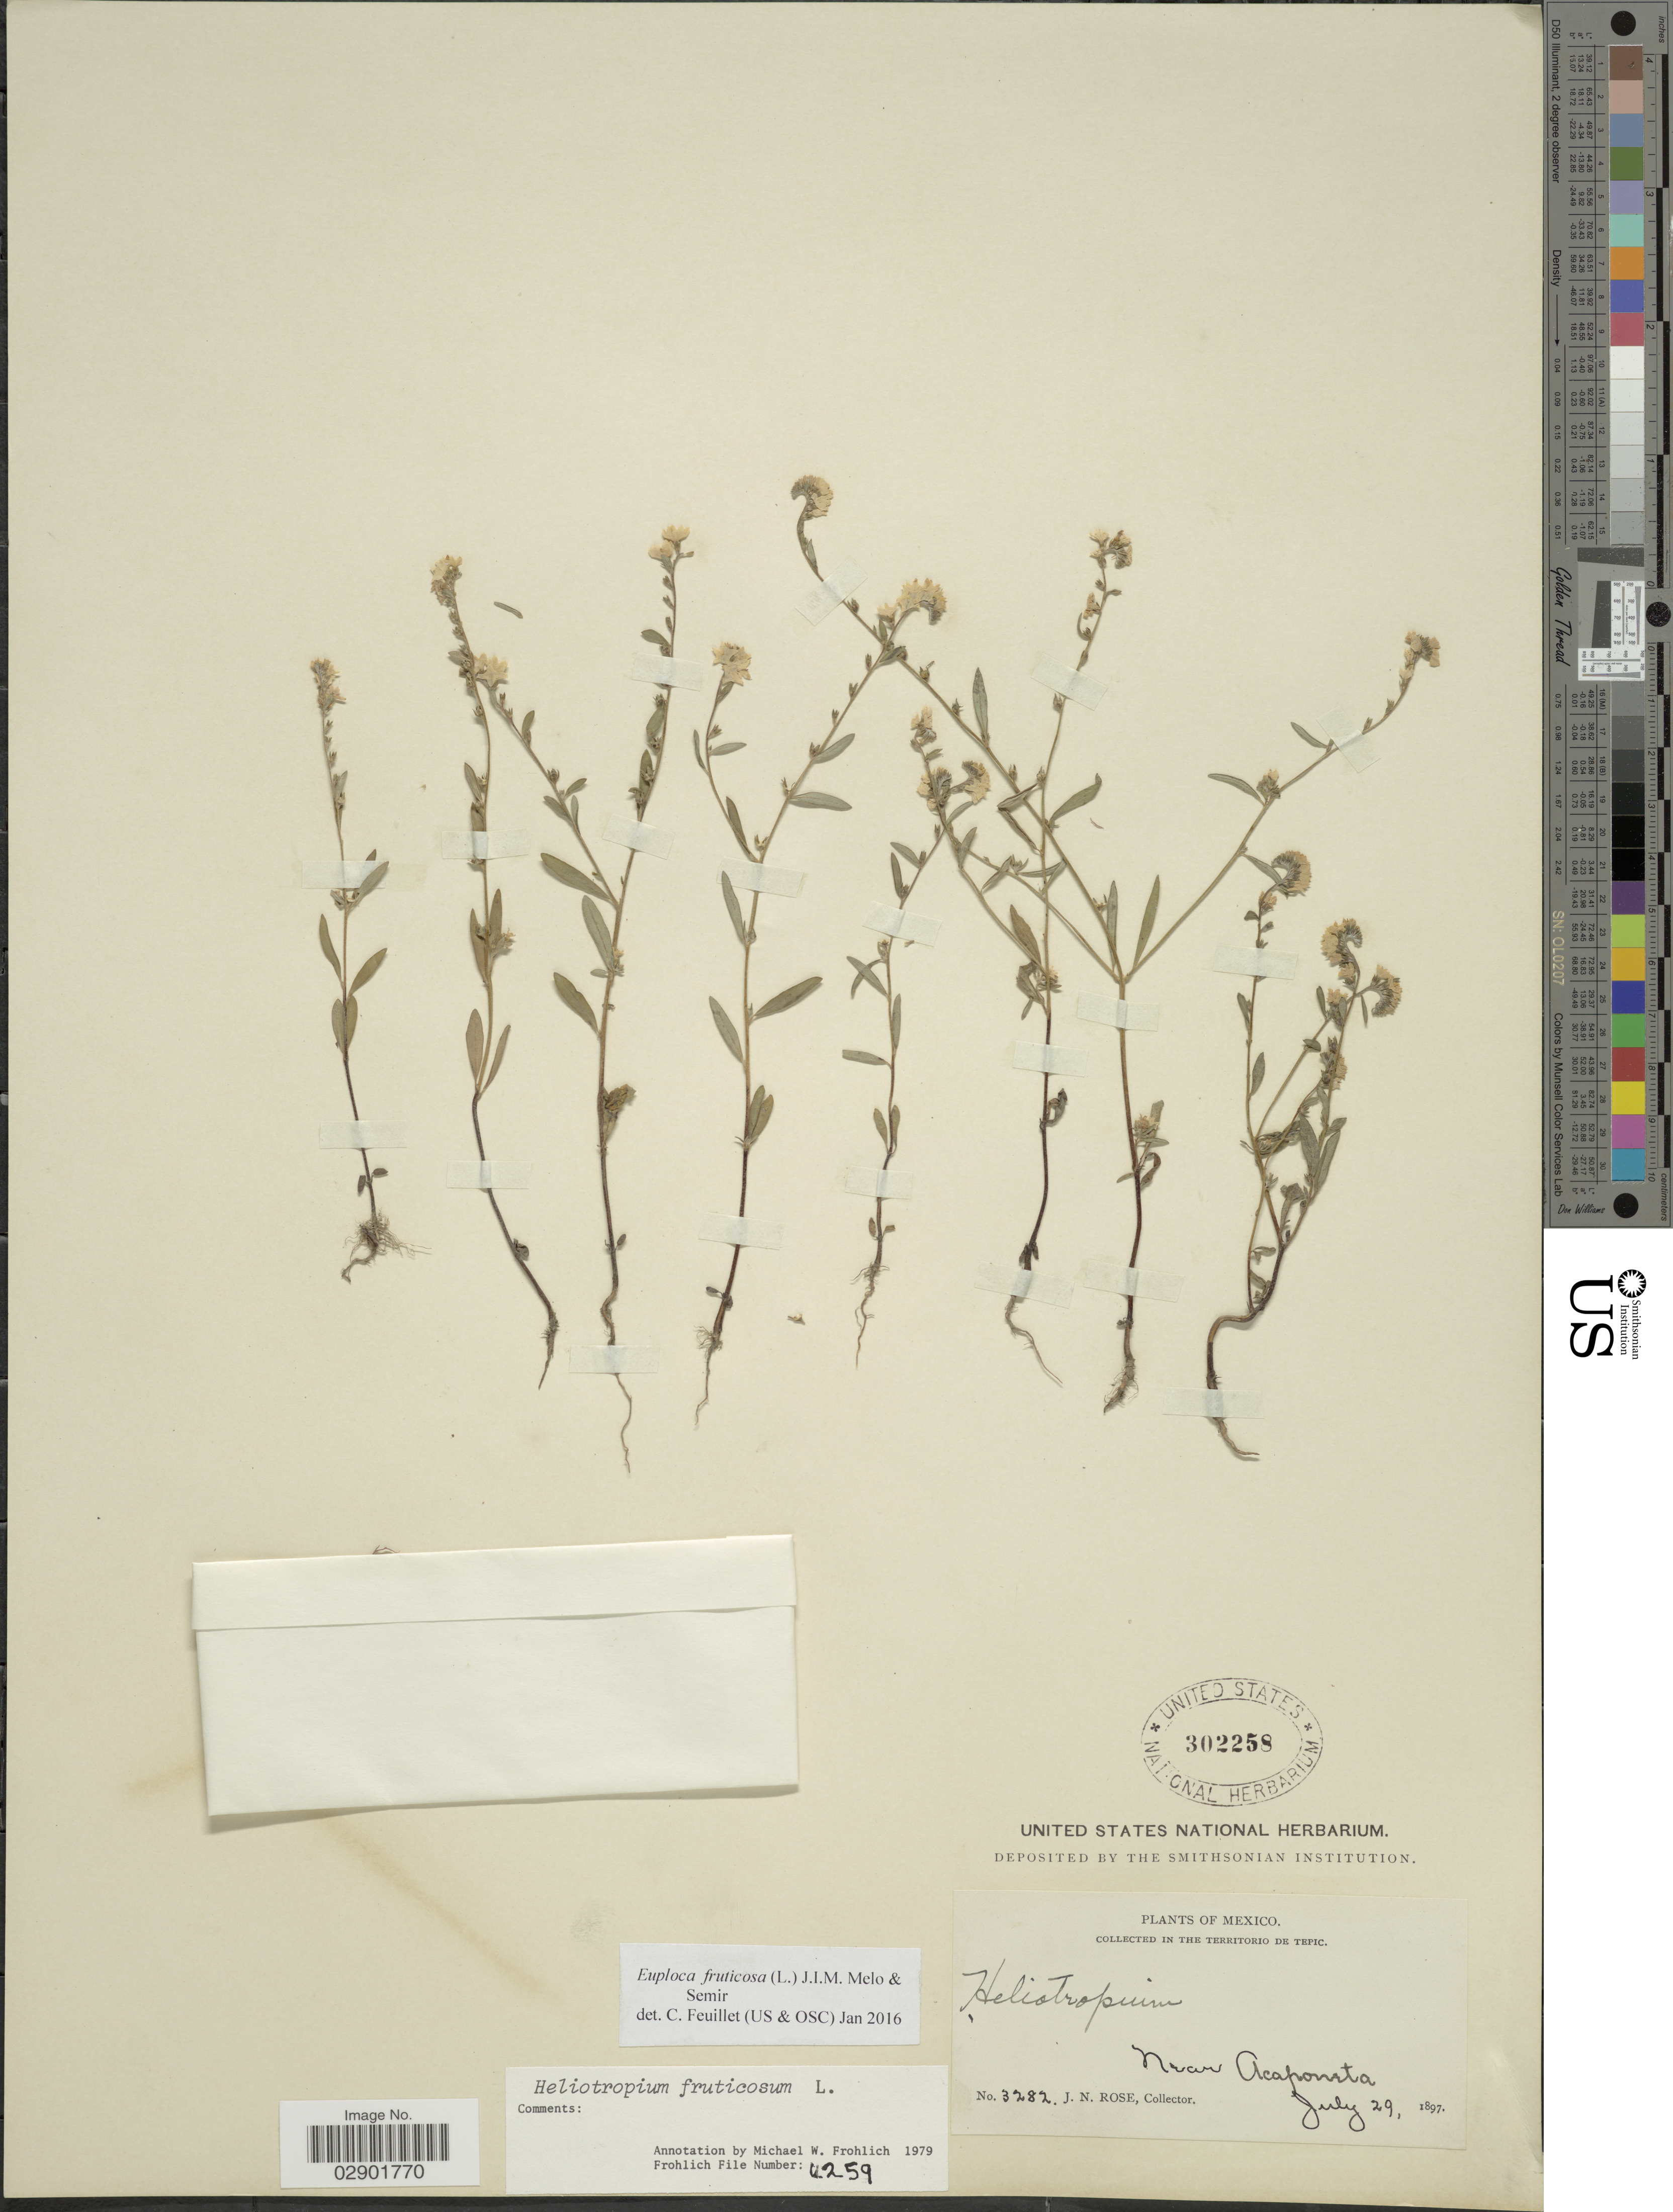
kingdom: Plantae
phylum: Tracheophyta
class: Magnoliopsida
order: Boraginales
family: Heliotropiaceae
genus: Euploca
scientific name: Euploca fruticosa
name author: (L.) J.I.M. Melo & Semir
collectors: J. N. Rose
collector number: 3282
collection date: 1897-07-29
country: Mexico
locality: Territorio de Tepec, near Acaponeta.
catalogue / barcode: US 302258